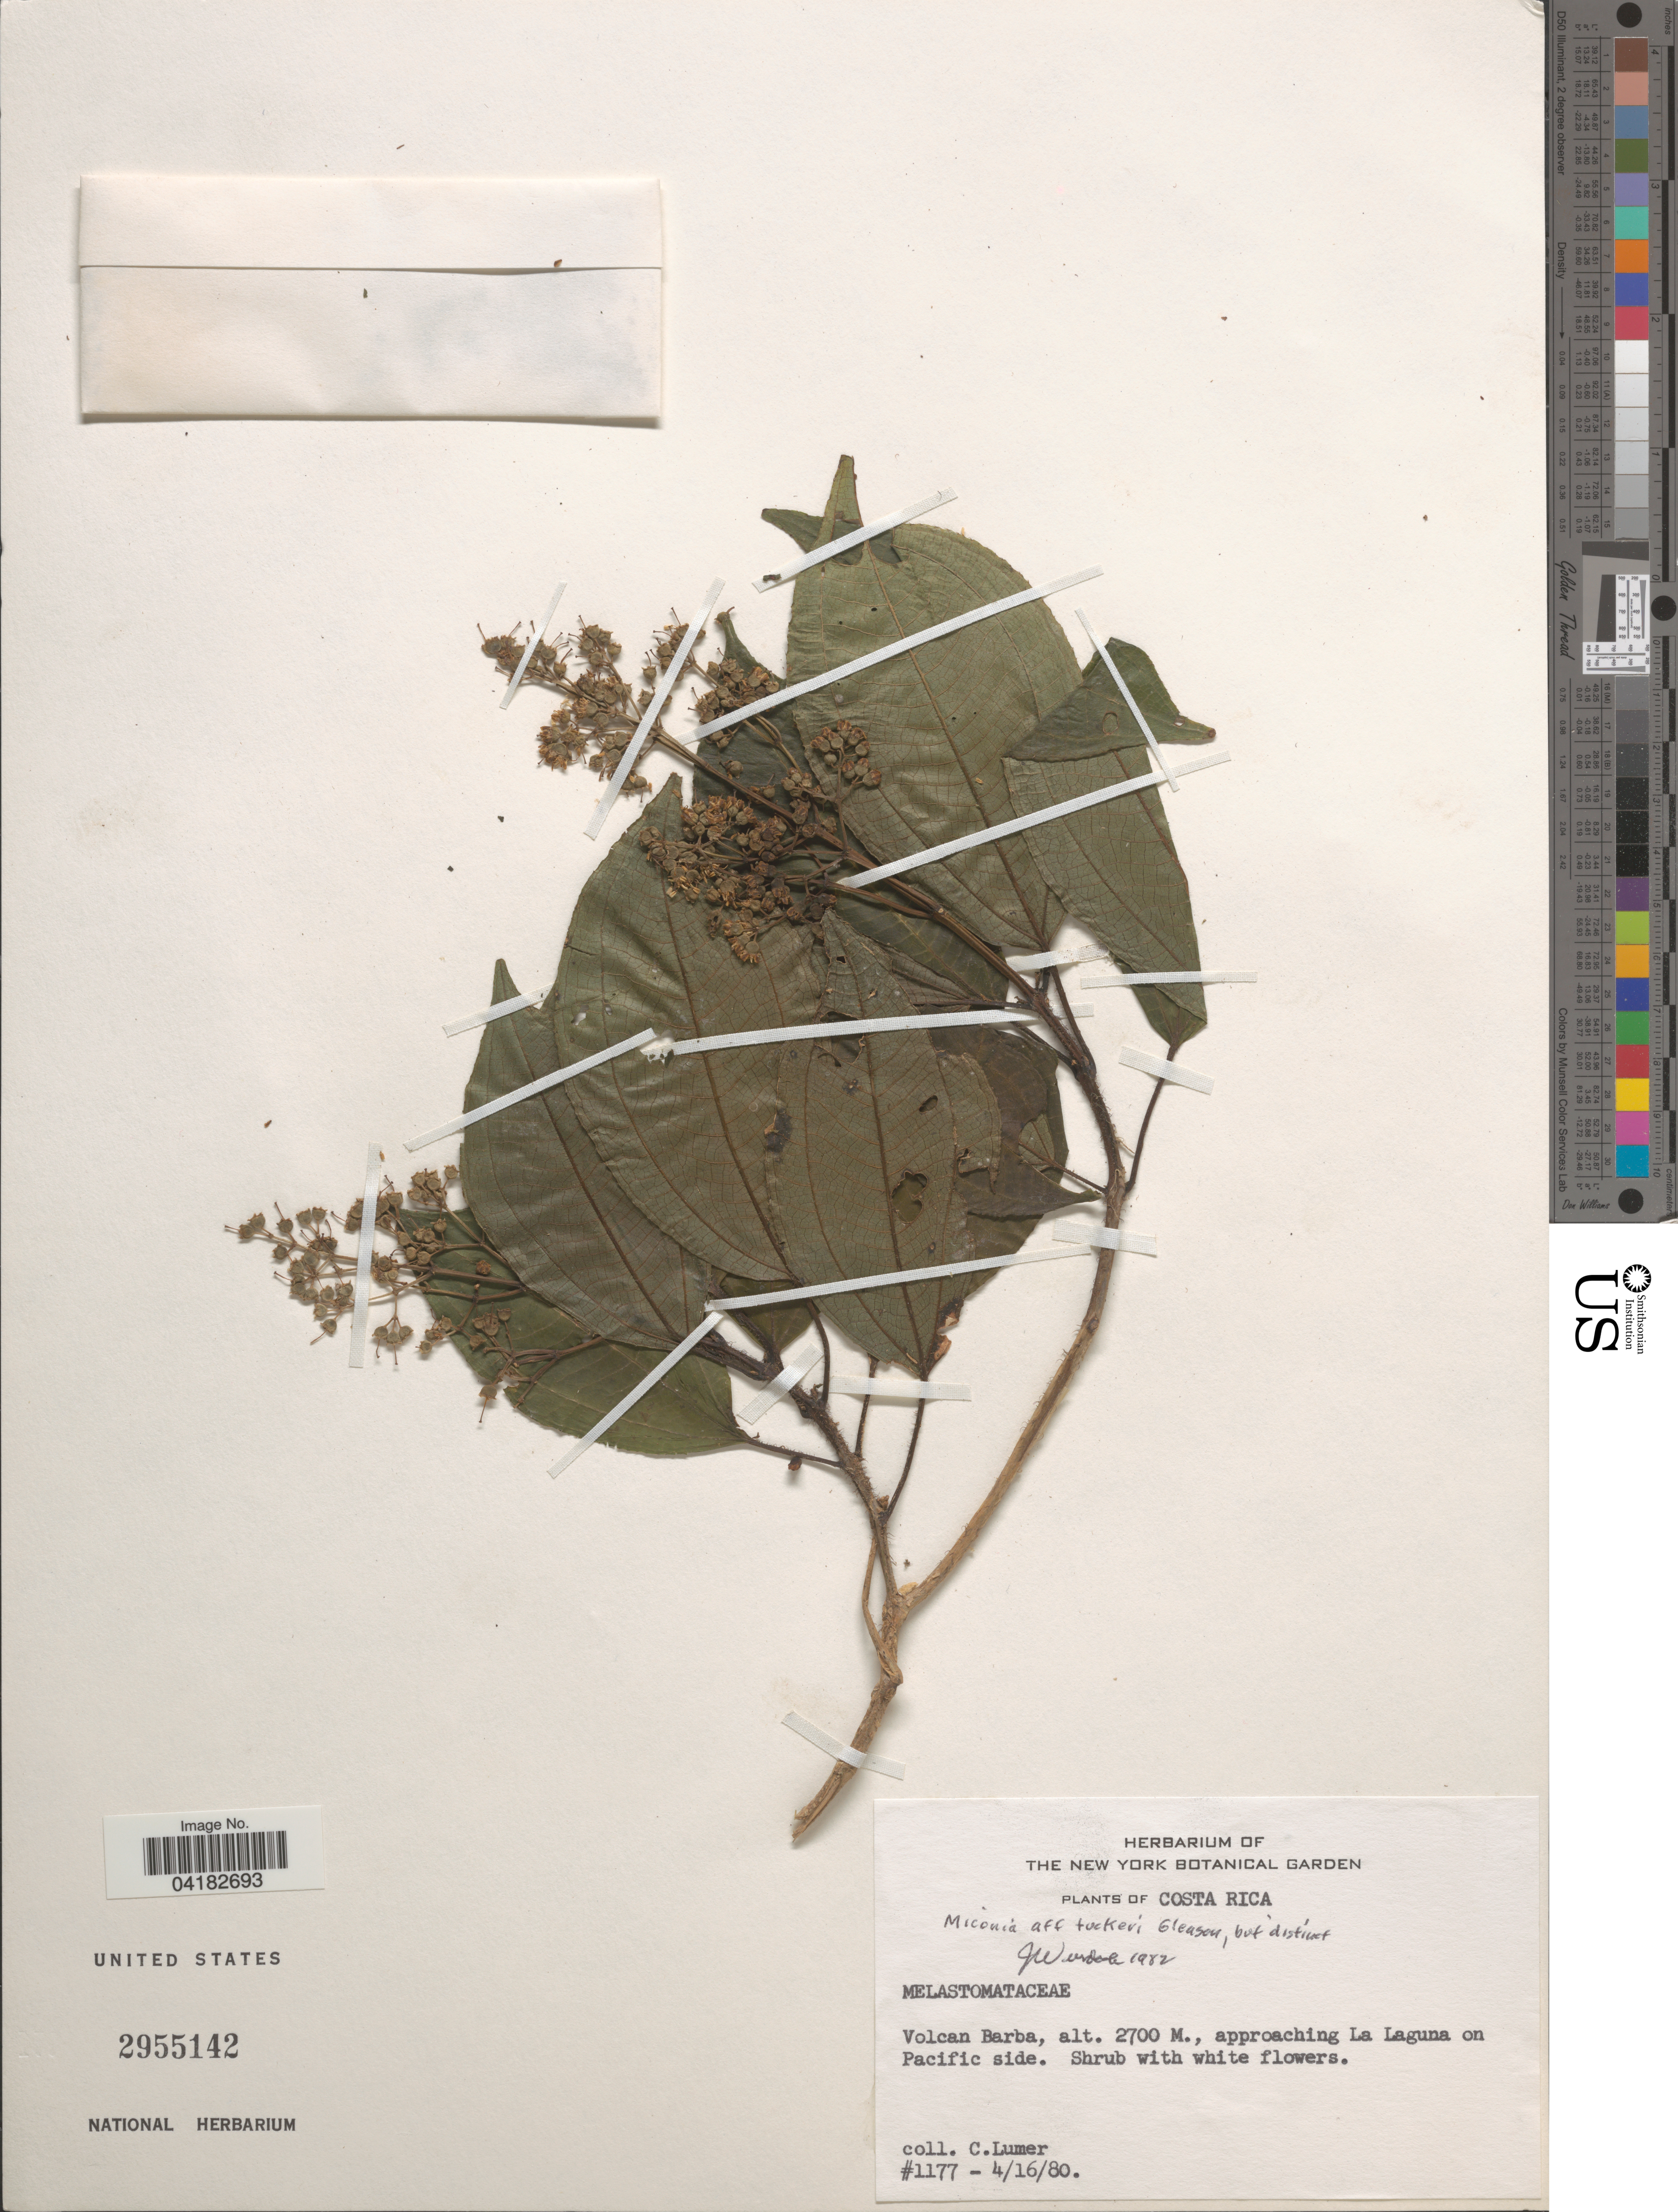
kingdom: Plantae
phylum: Tracheophyta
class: Magnoliopsida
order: Myrtales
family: Melastomataceae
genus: Miconia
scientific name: Miconia tuckeri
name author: Gleason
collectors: C. Lumer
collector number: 1177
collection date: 1980-04-16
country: Costa Rica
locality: Volcan Barba, approaching La Laguna on Pacific side.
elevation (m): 2700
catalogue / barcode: US 2955142